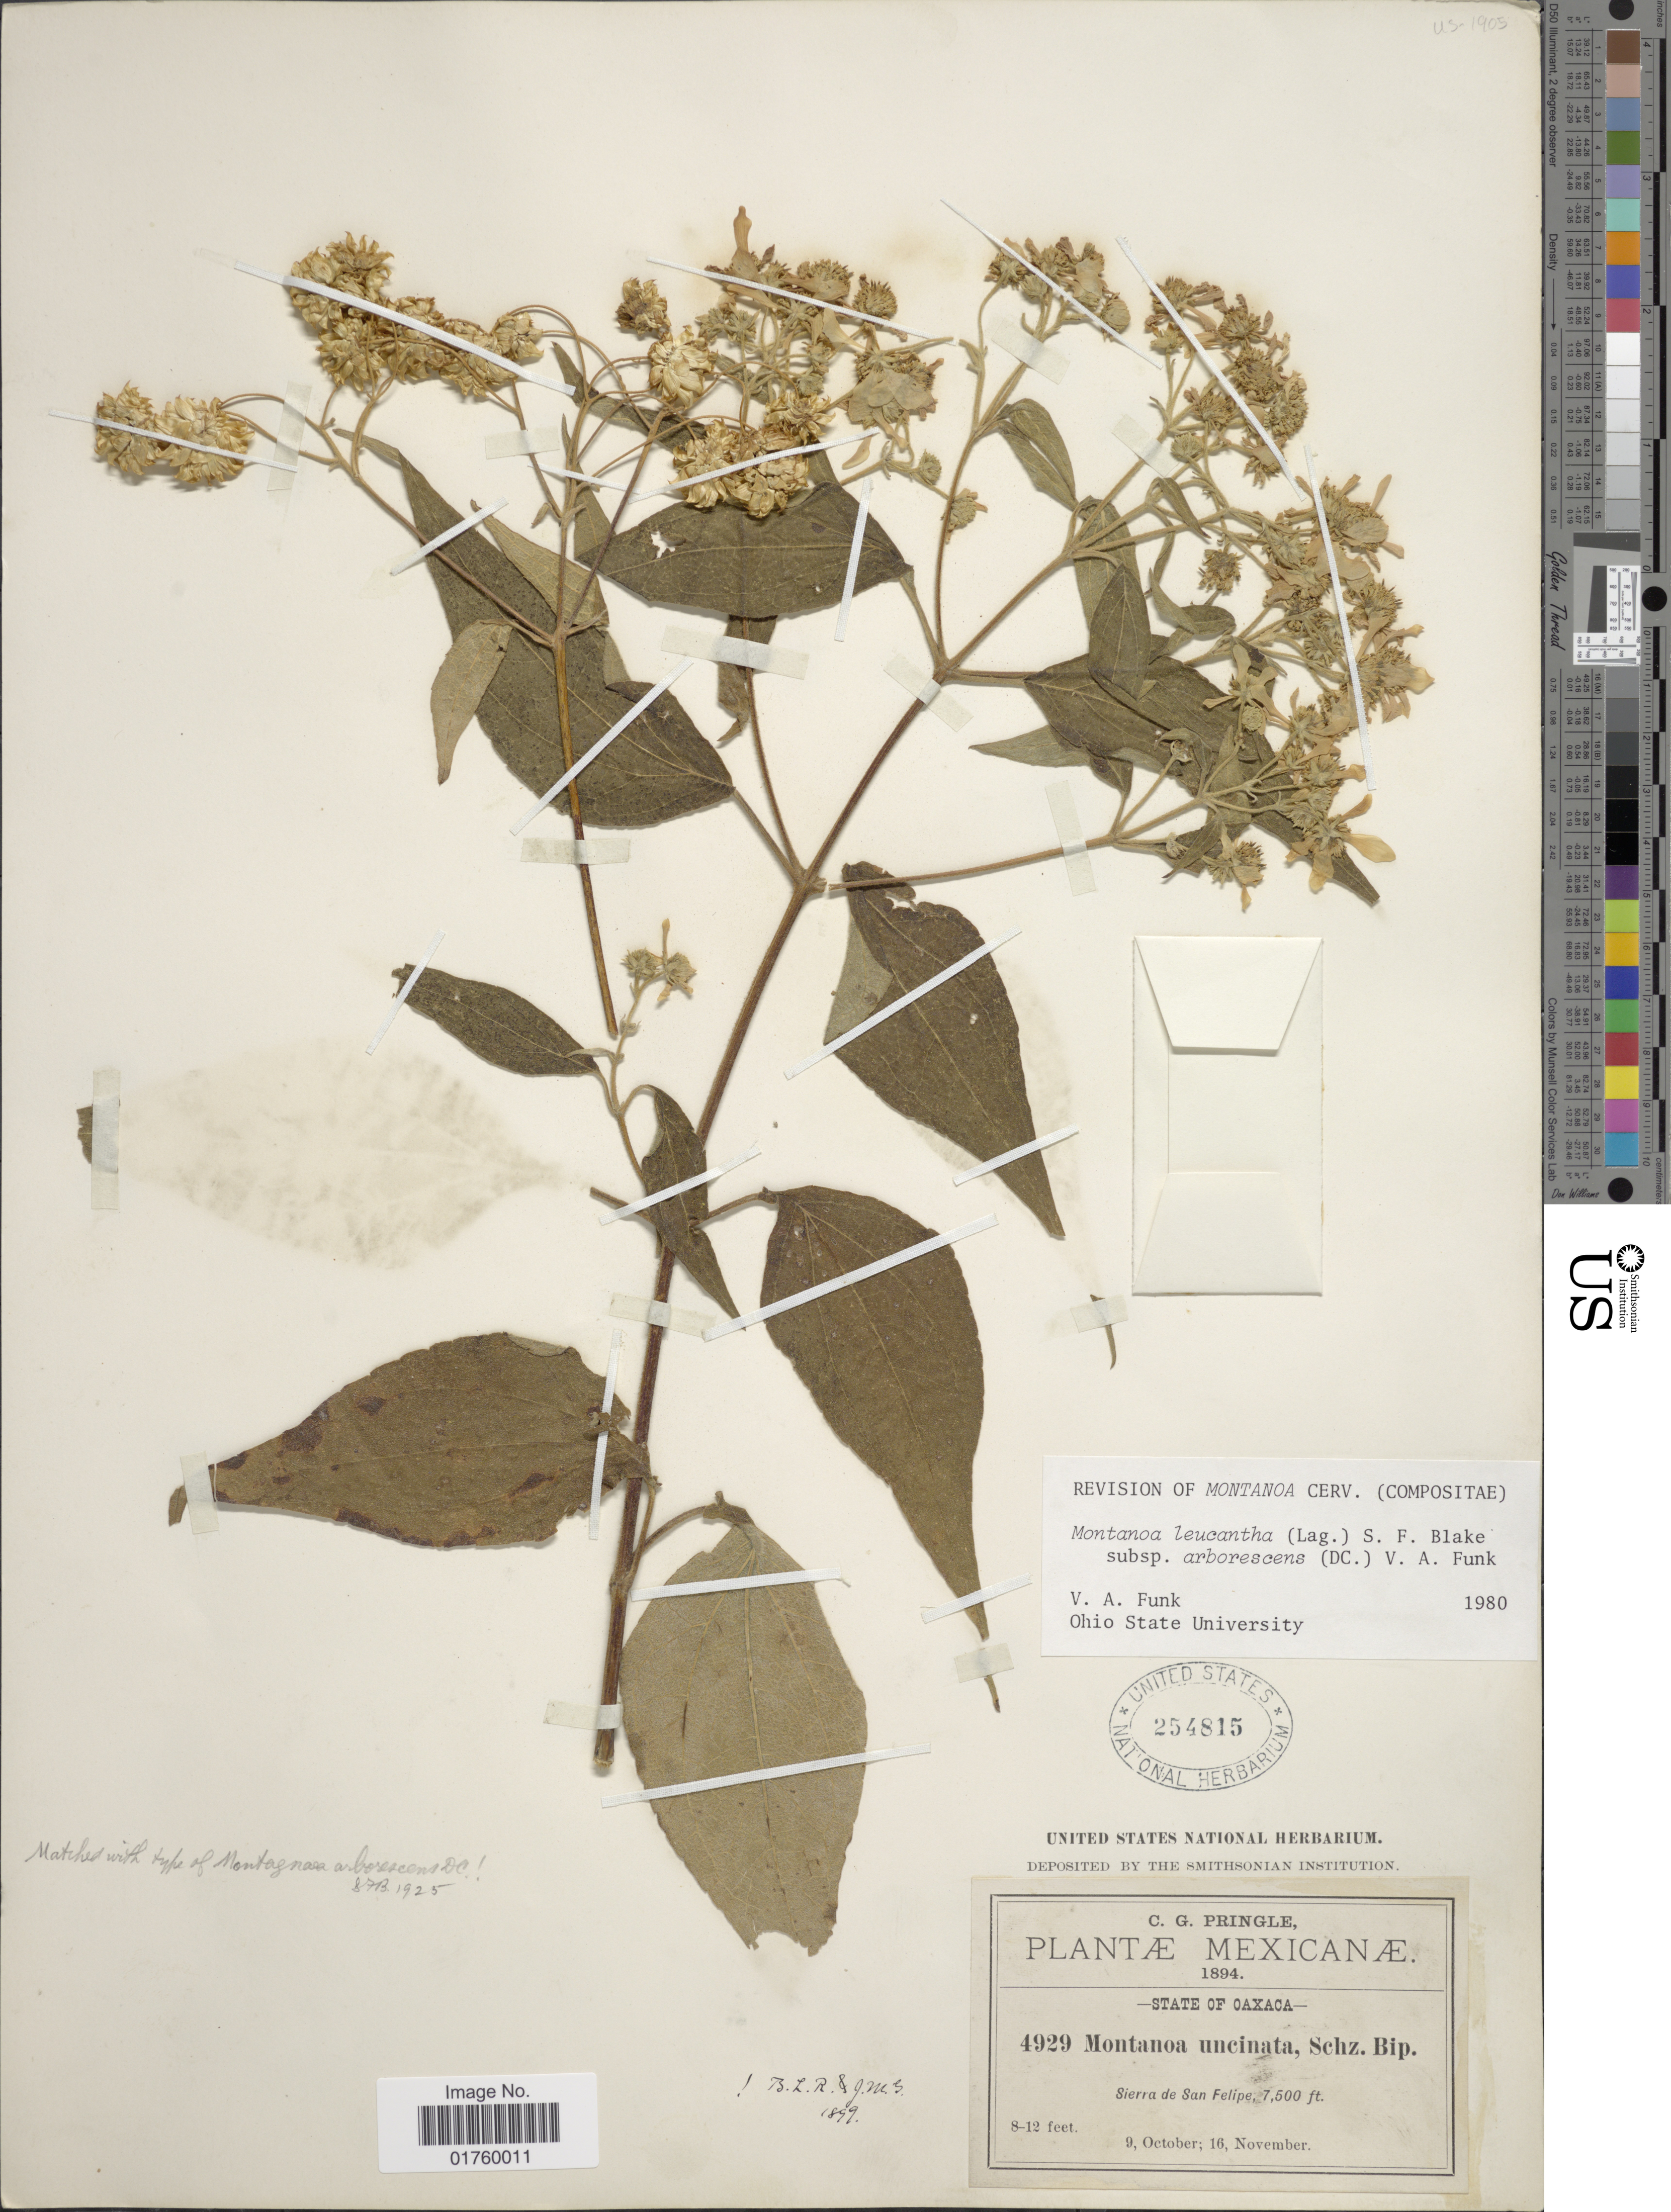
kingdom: Plantae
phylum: Tracheophyta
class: Magnoliopsida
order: Asterales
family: Asteraceae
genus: Montanoa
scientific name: Montanoa leucantha subsp. arborescens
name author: (DC.) V.A. Funk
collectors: C. G. Pringle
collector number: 4929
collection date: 1894-10-09/1894-11-16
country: Mexico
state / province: Oaxaca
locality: Sierra de San Felipe.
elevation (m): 2286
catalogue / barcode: US 254815